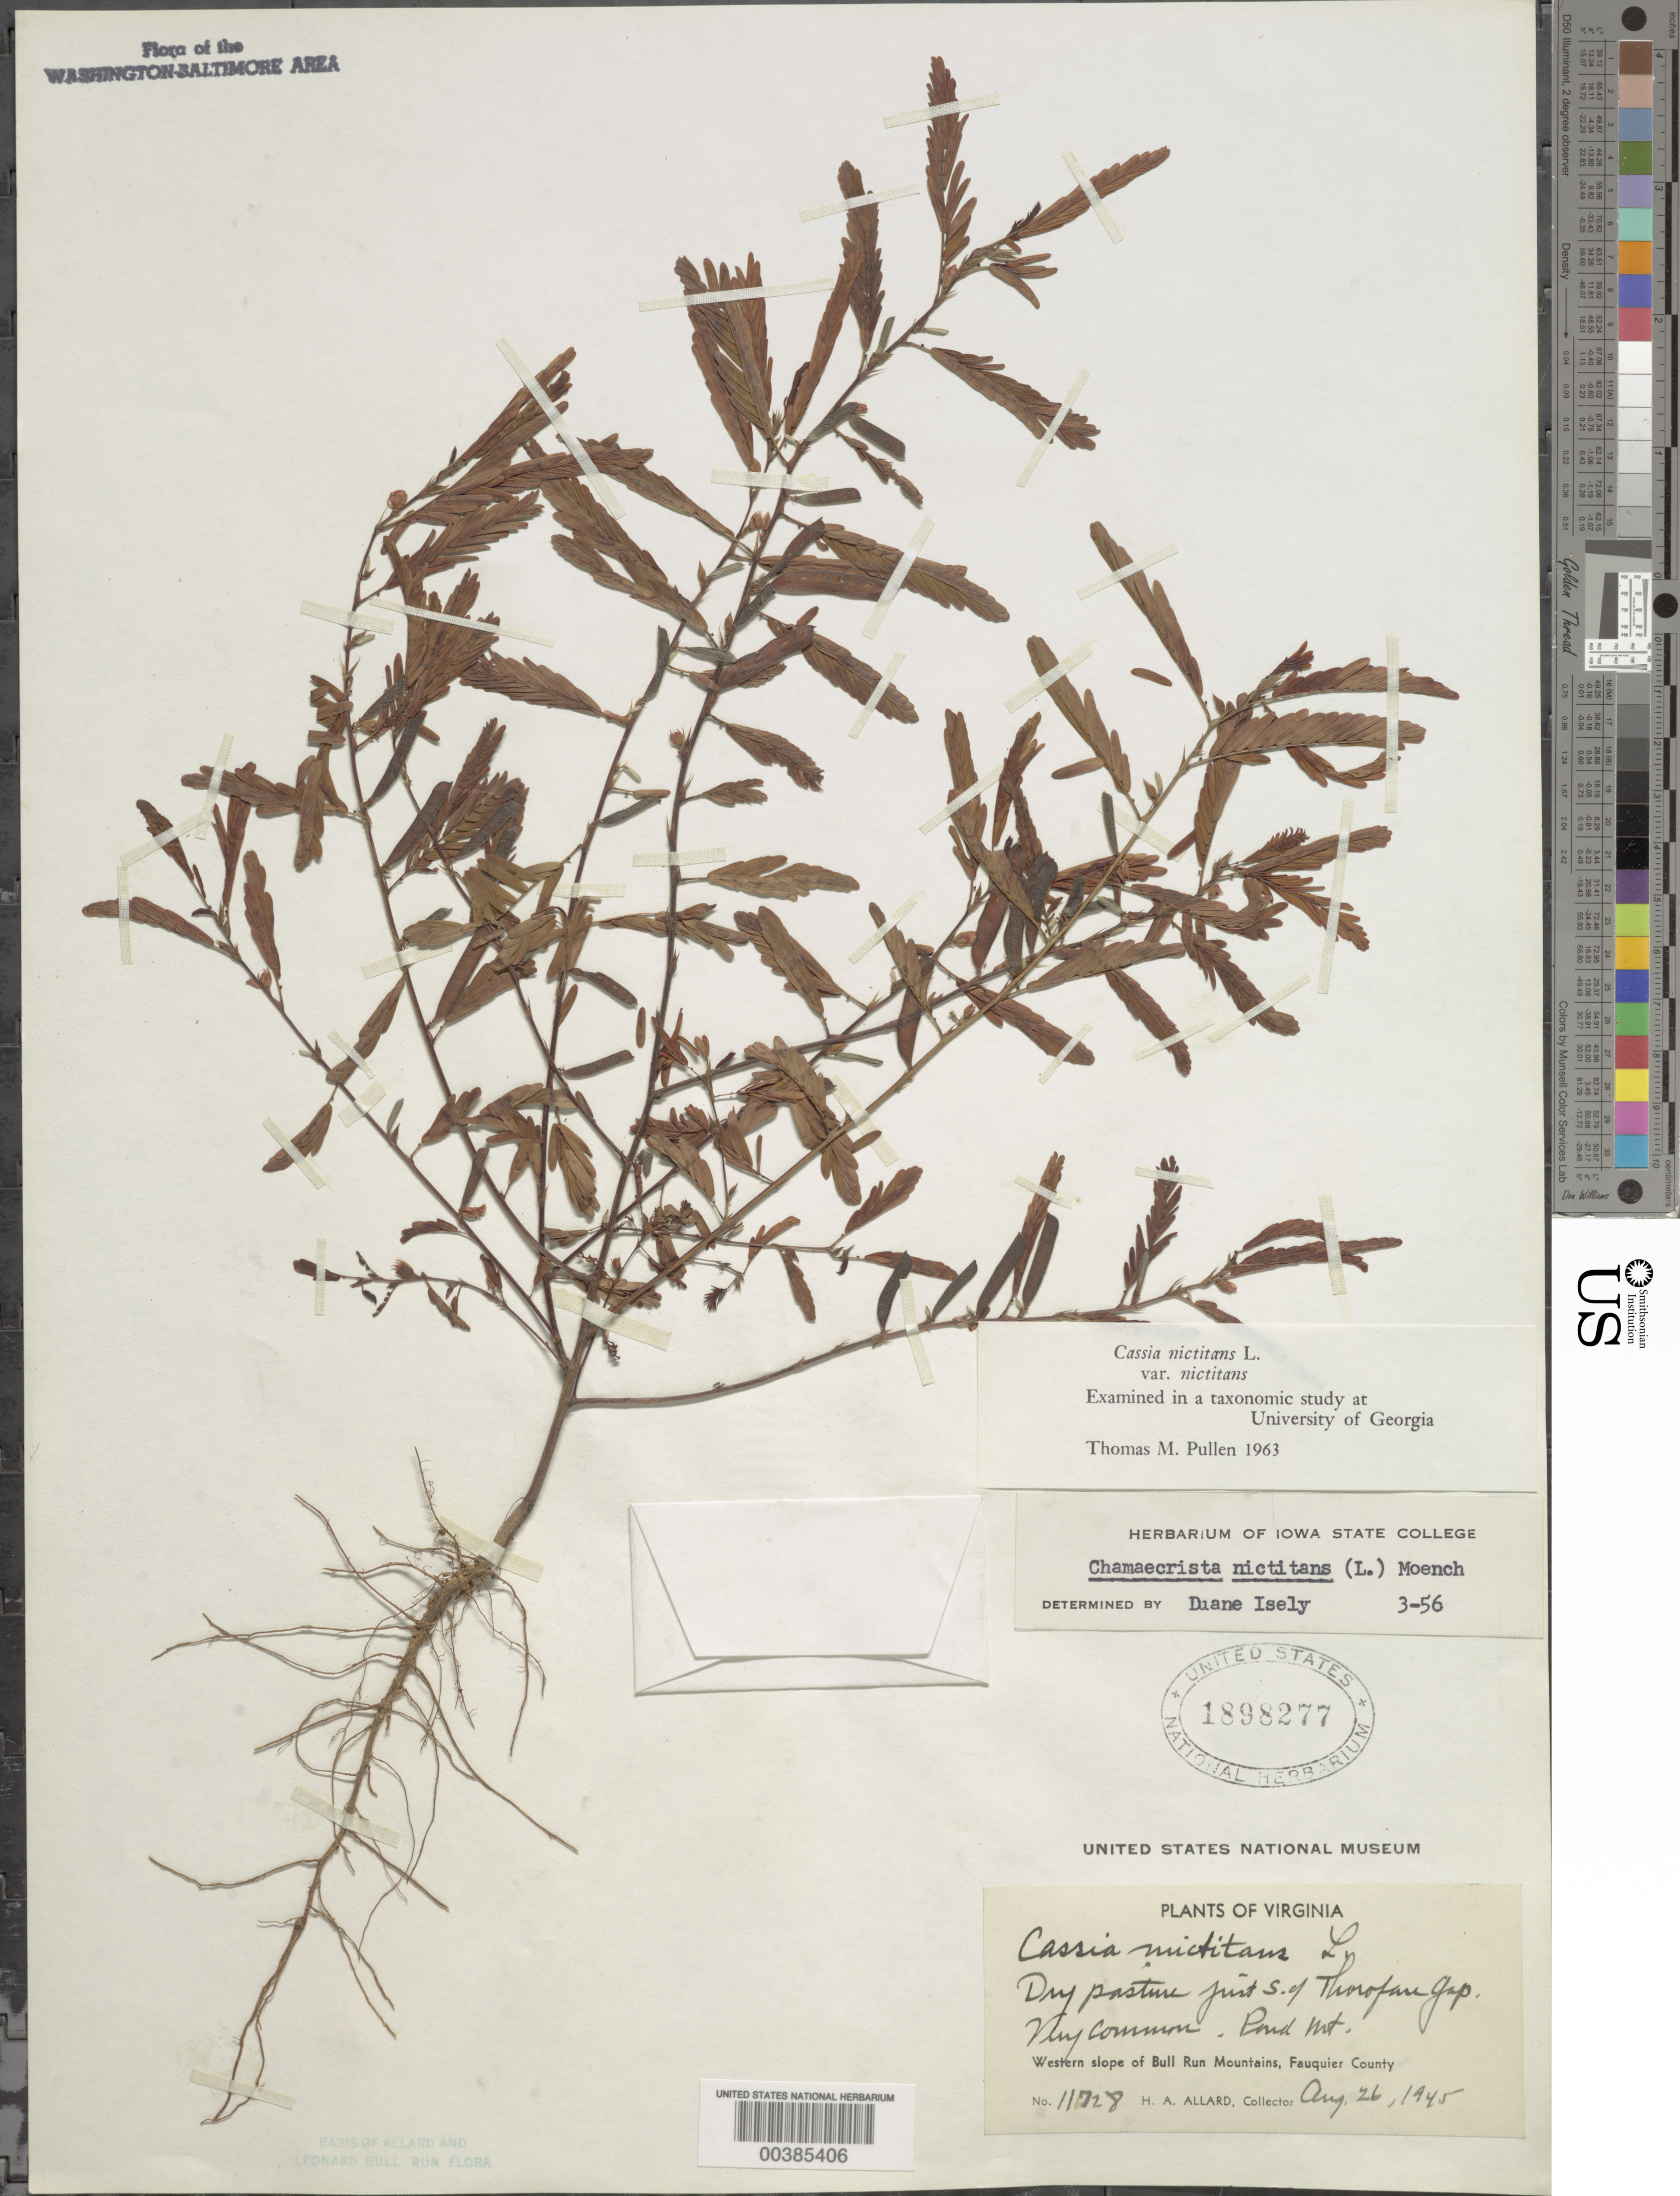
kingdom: Plantae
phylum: Tracheophyta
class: Magnoliopsida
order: Fabales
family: Fabaceae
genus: Chamaecrista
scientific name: Chamaecrista nictitans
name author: (L.) Moench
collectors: H. A. Allard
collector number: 11728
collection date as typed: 26 Aug 1945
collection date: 1945-08-26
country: United States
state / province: Virginia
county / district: Fauquier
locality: South of Thorofare Gap, Pond Mountains Bull Run Mts.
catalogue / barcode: US 1898277